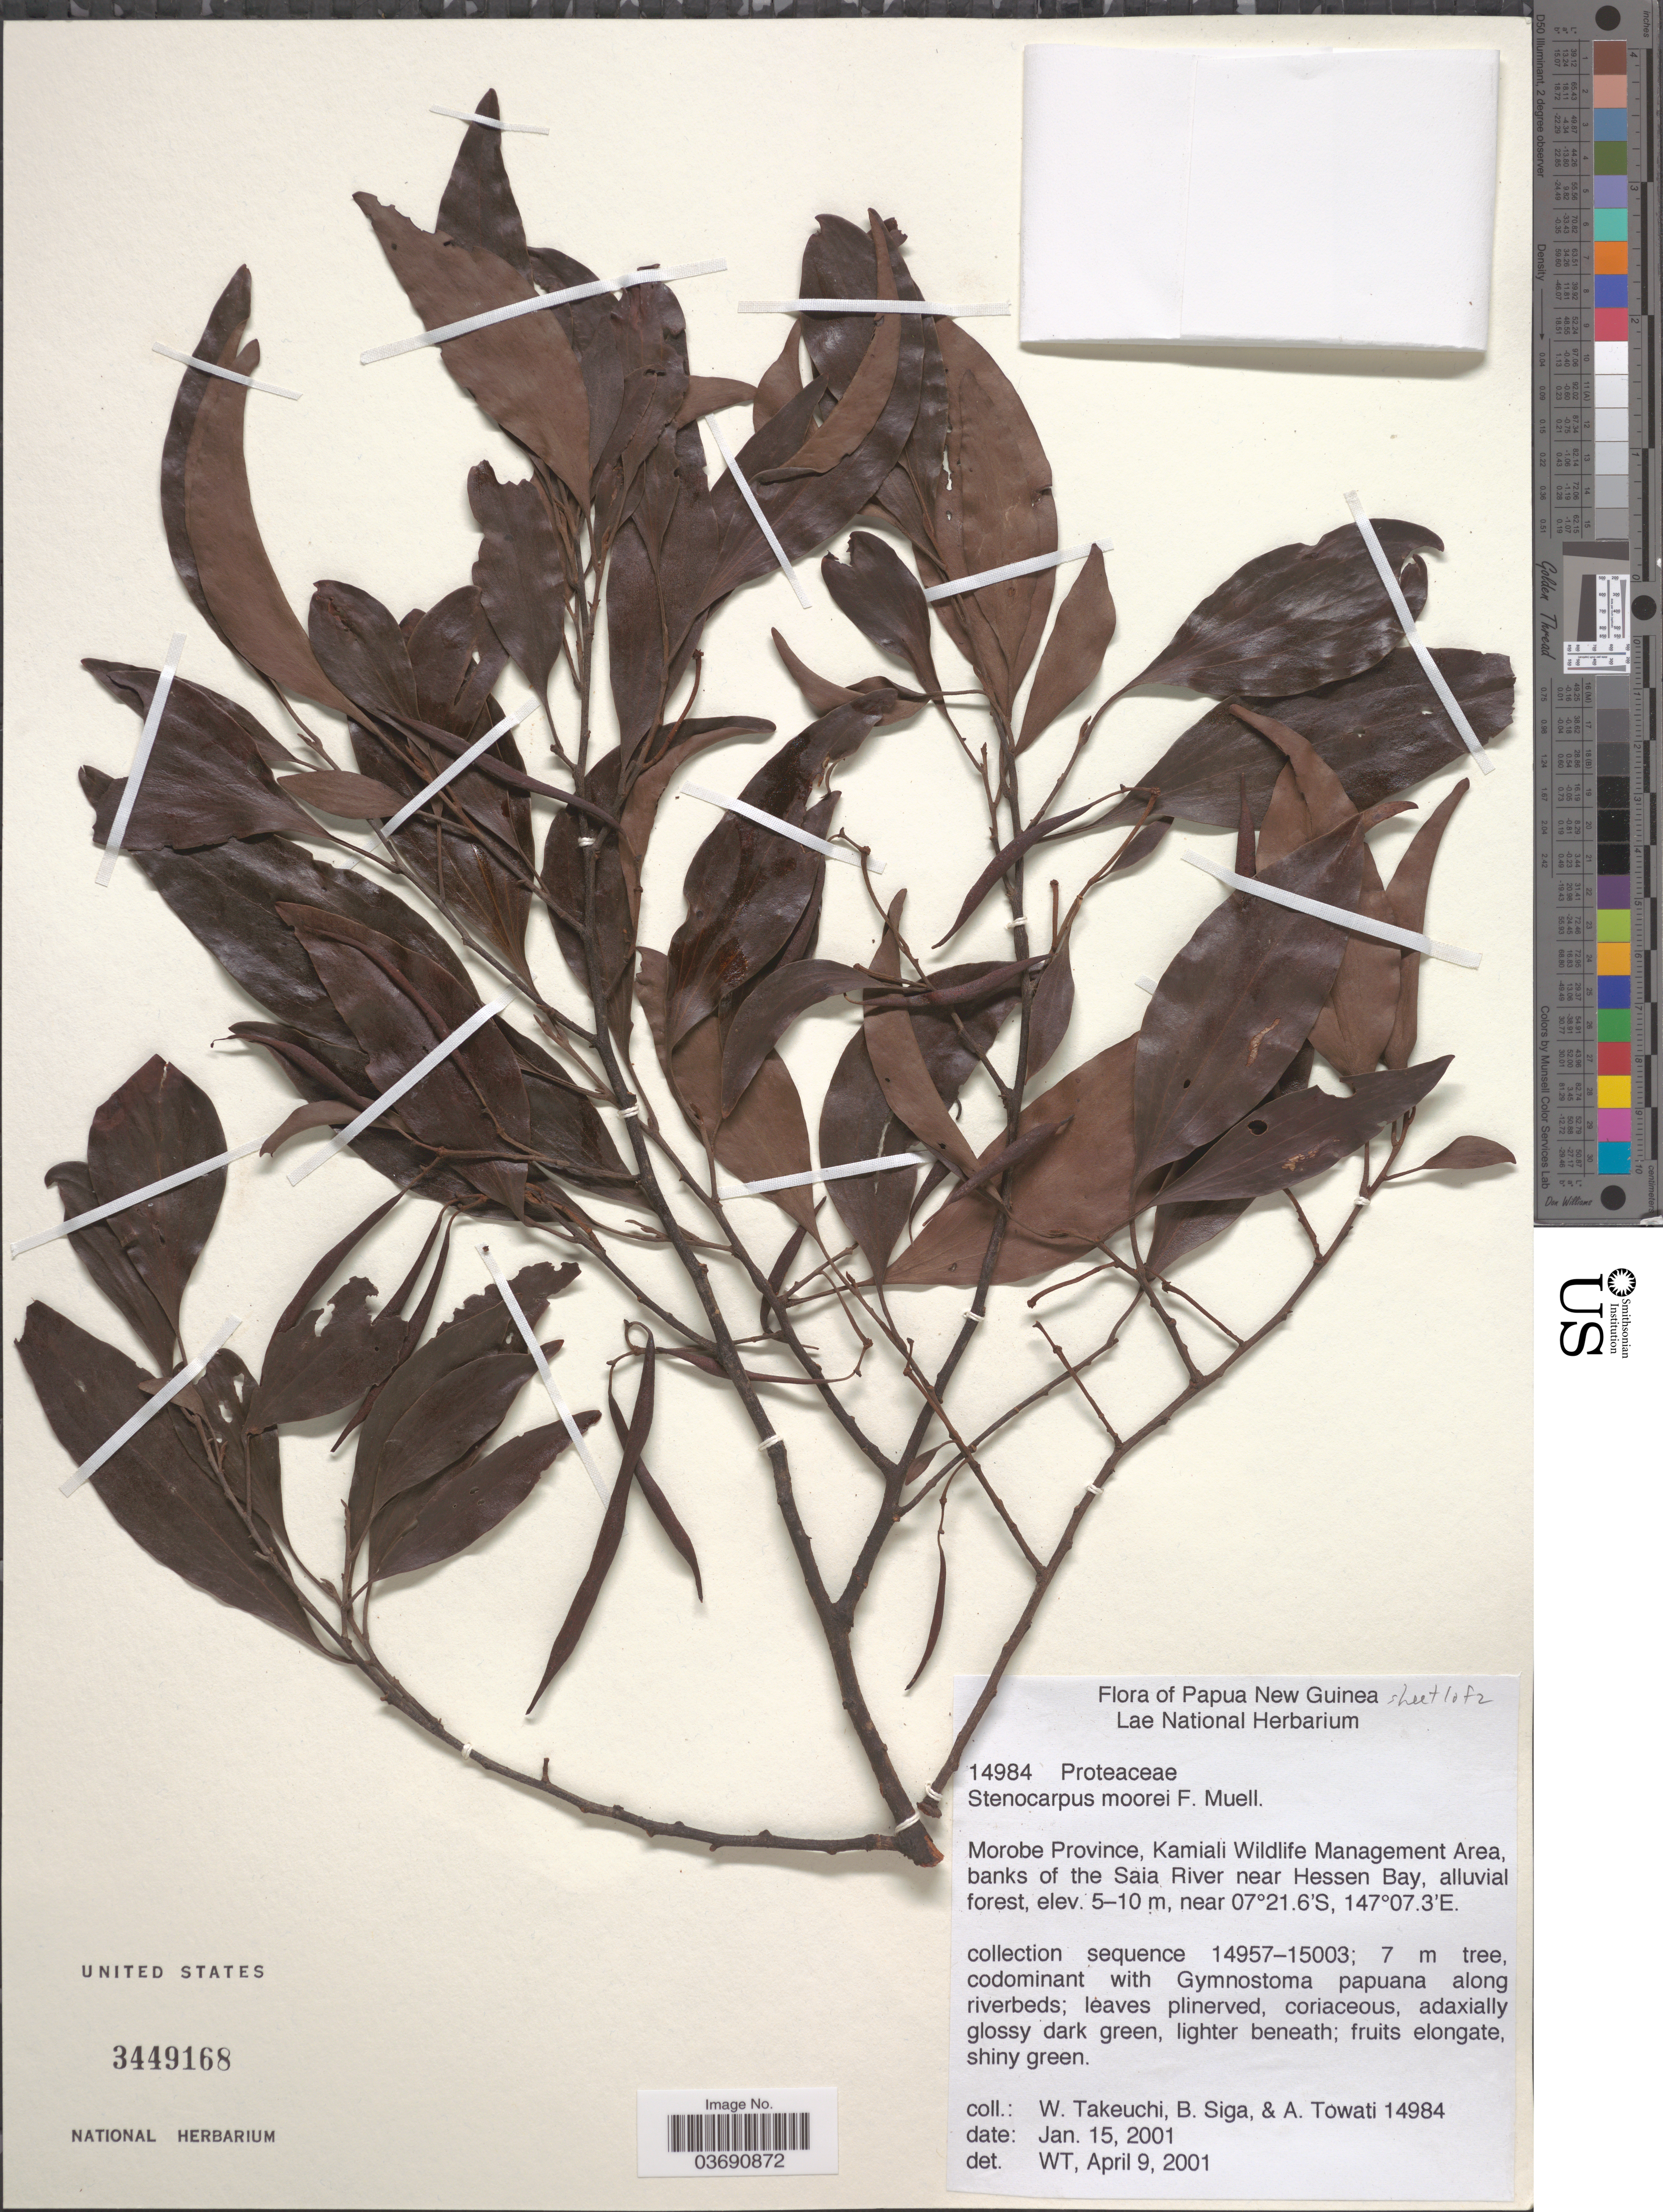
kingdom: Plantae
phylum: Tracheophyta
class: Magnoliopsida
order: Proteales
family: Proteaceae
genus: Stenocarpus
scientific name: Stenocarpus moorei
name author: F. Muell.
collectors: W. Takeuchi, B. Siga & A. Towati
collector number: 14984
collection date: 2001-01-15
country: Papua New Guinea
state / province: Morobe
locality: Kamiali Wildlife Management Area, banks of the Saia River near Hessen Bay, alluvial forest.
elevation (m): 5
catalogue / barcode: US 3449168